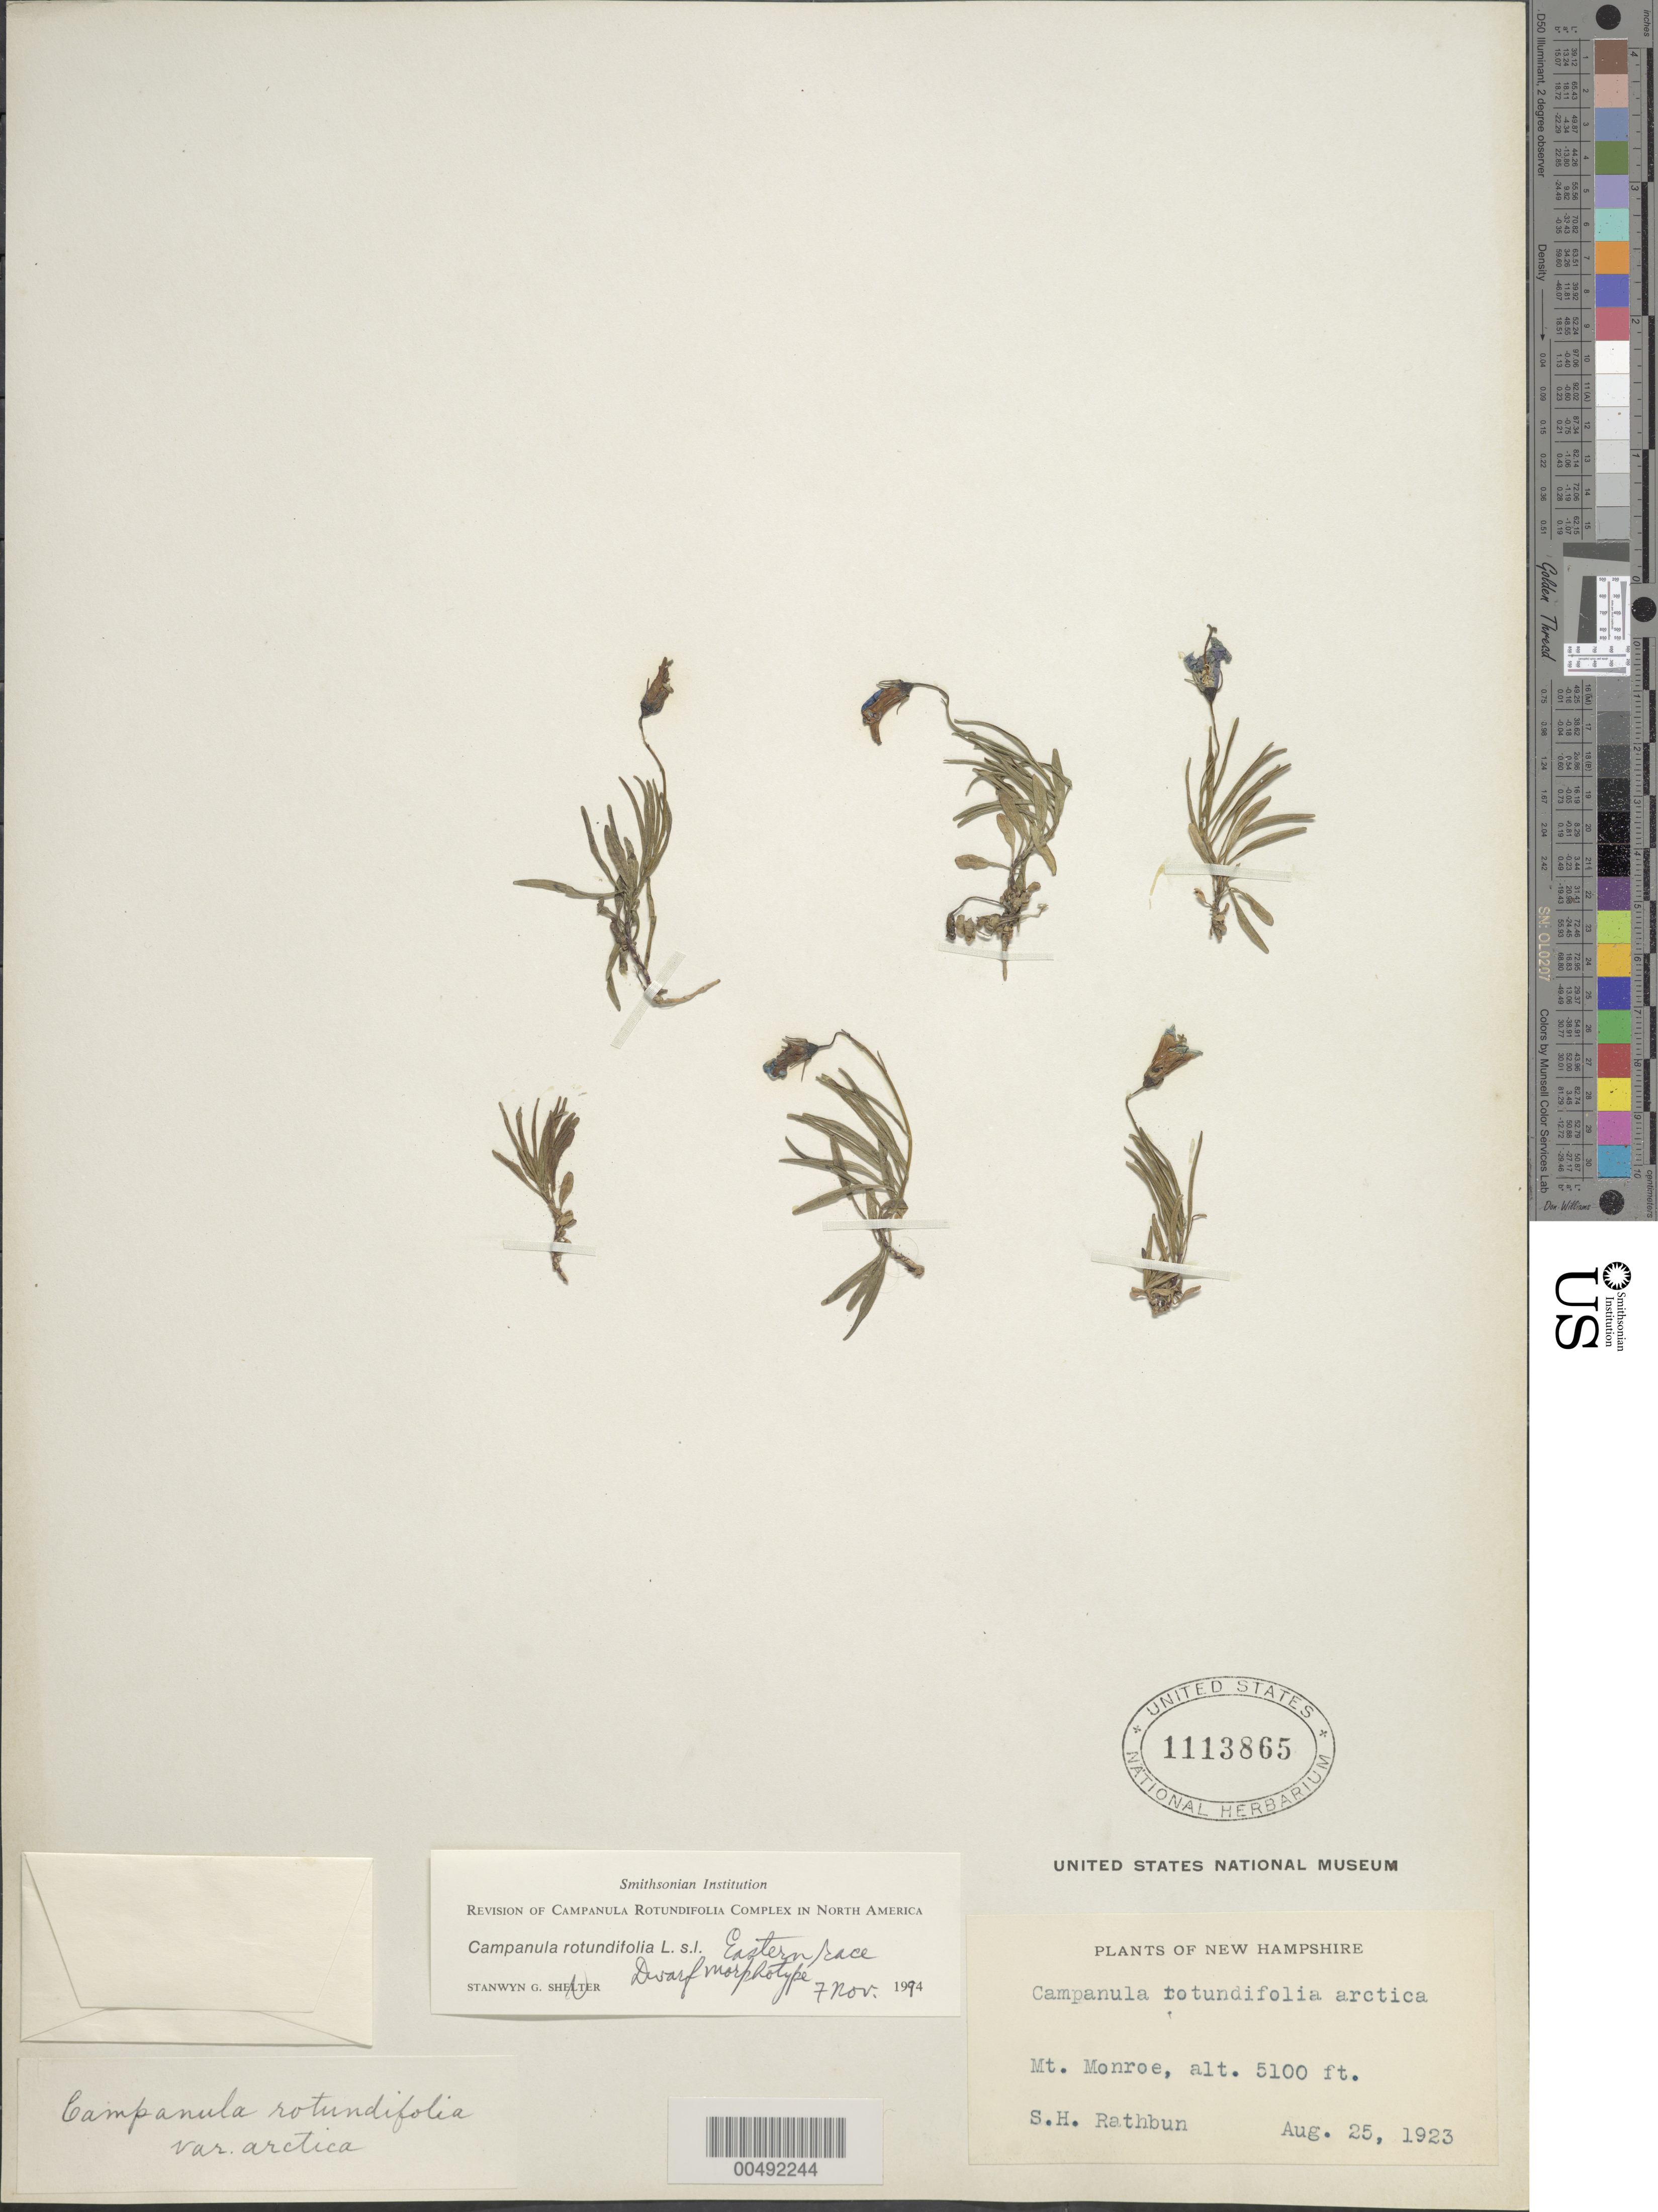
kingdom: Plantae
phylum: Tracheophyta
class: Magnoliopsida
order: Asterales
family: Campanulaceae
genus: Campanula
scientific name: Campanula rotundifolia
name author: L.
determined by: Shetler, Stanwyn G., (US), NMNH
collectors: S. Rathbun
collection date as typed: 25 Aug 1923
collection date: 1923-08-25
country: United States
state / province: New Hampshire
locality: Mt. Monroe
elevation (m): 1554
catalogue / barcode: US 1113865